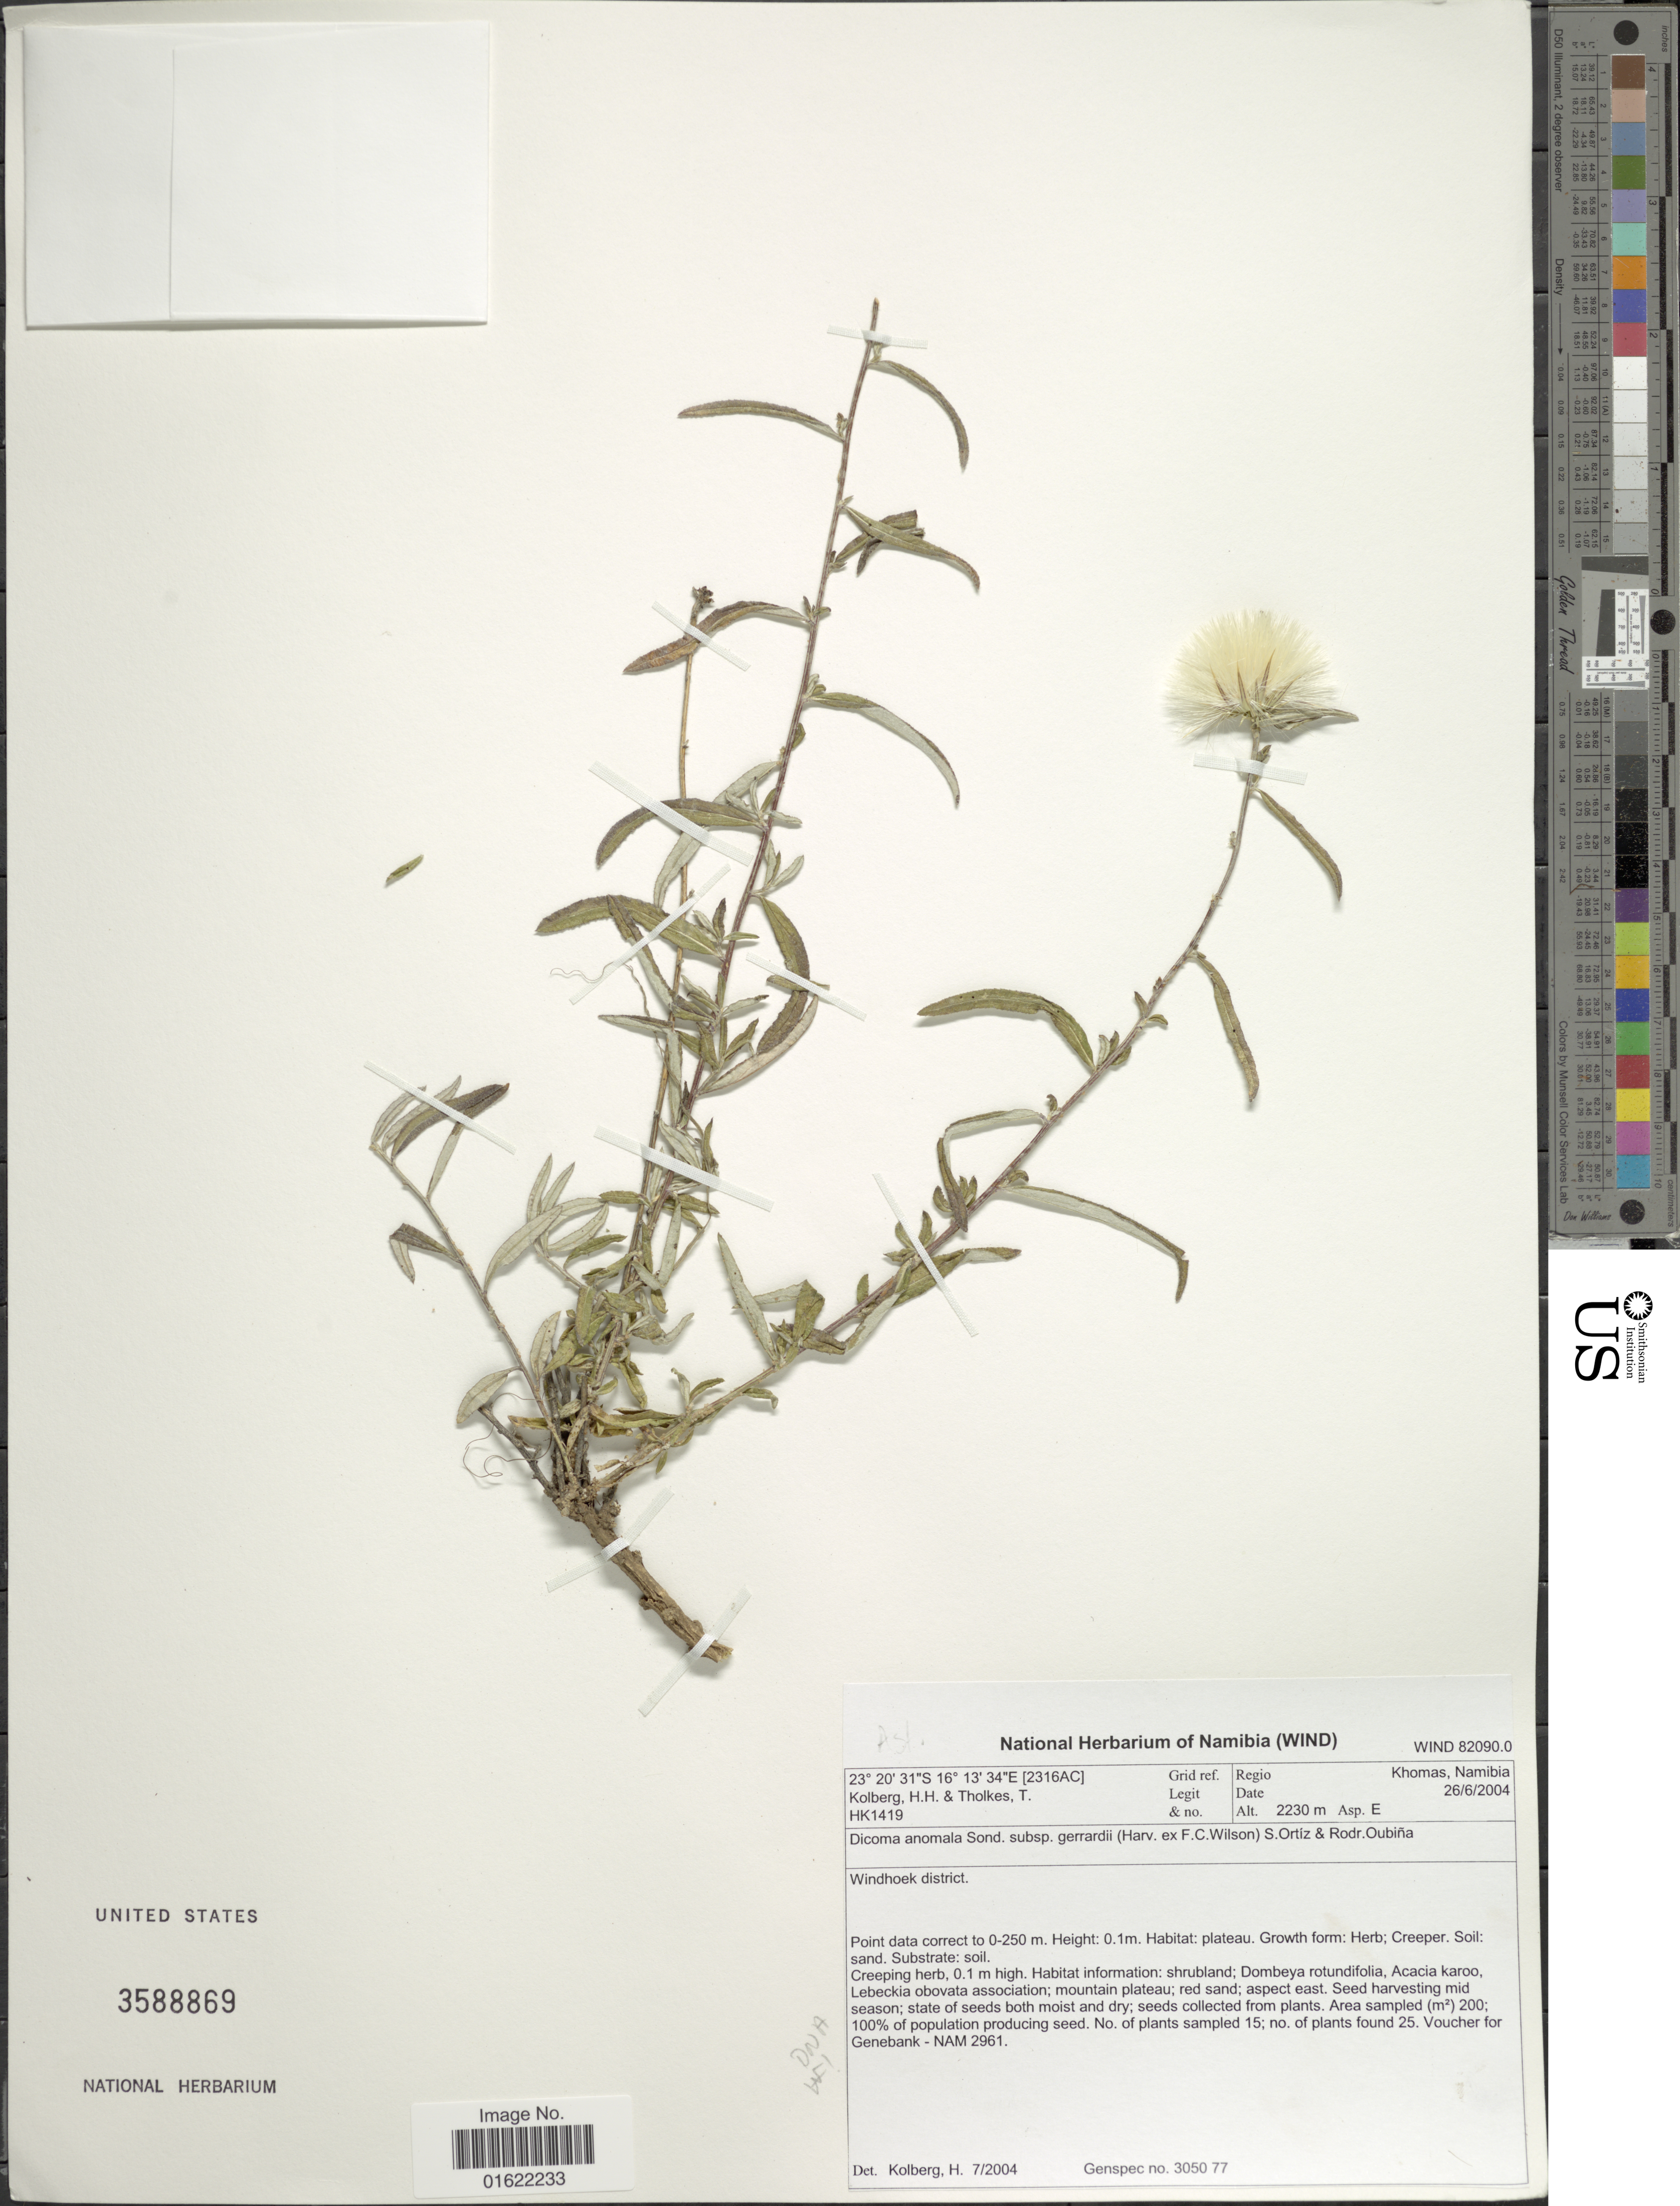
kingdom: Plantae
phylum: Tracheophyta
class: Magnoliopsida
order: Asterales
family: Asteraceae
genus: Dicoma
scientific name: Dicoma anomala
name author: Sond.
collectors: H. H. Kolberg & T. Tholkes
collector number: HK 1419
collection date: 2004-06-26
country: Namibia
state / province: Khomas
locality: Windhoek Dist. Grid ref. [2316AC]. Regio: Khomas, Namibia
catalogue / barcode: US 3588869